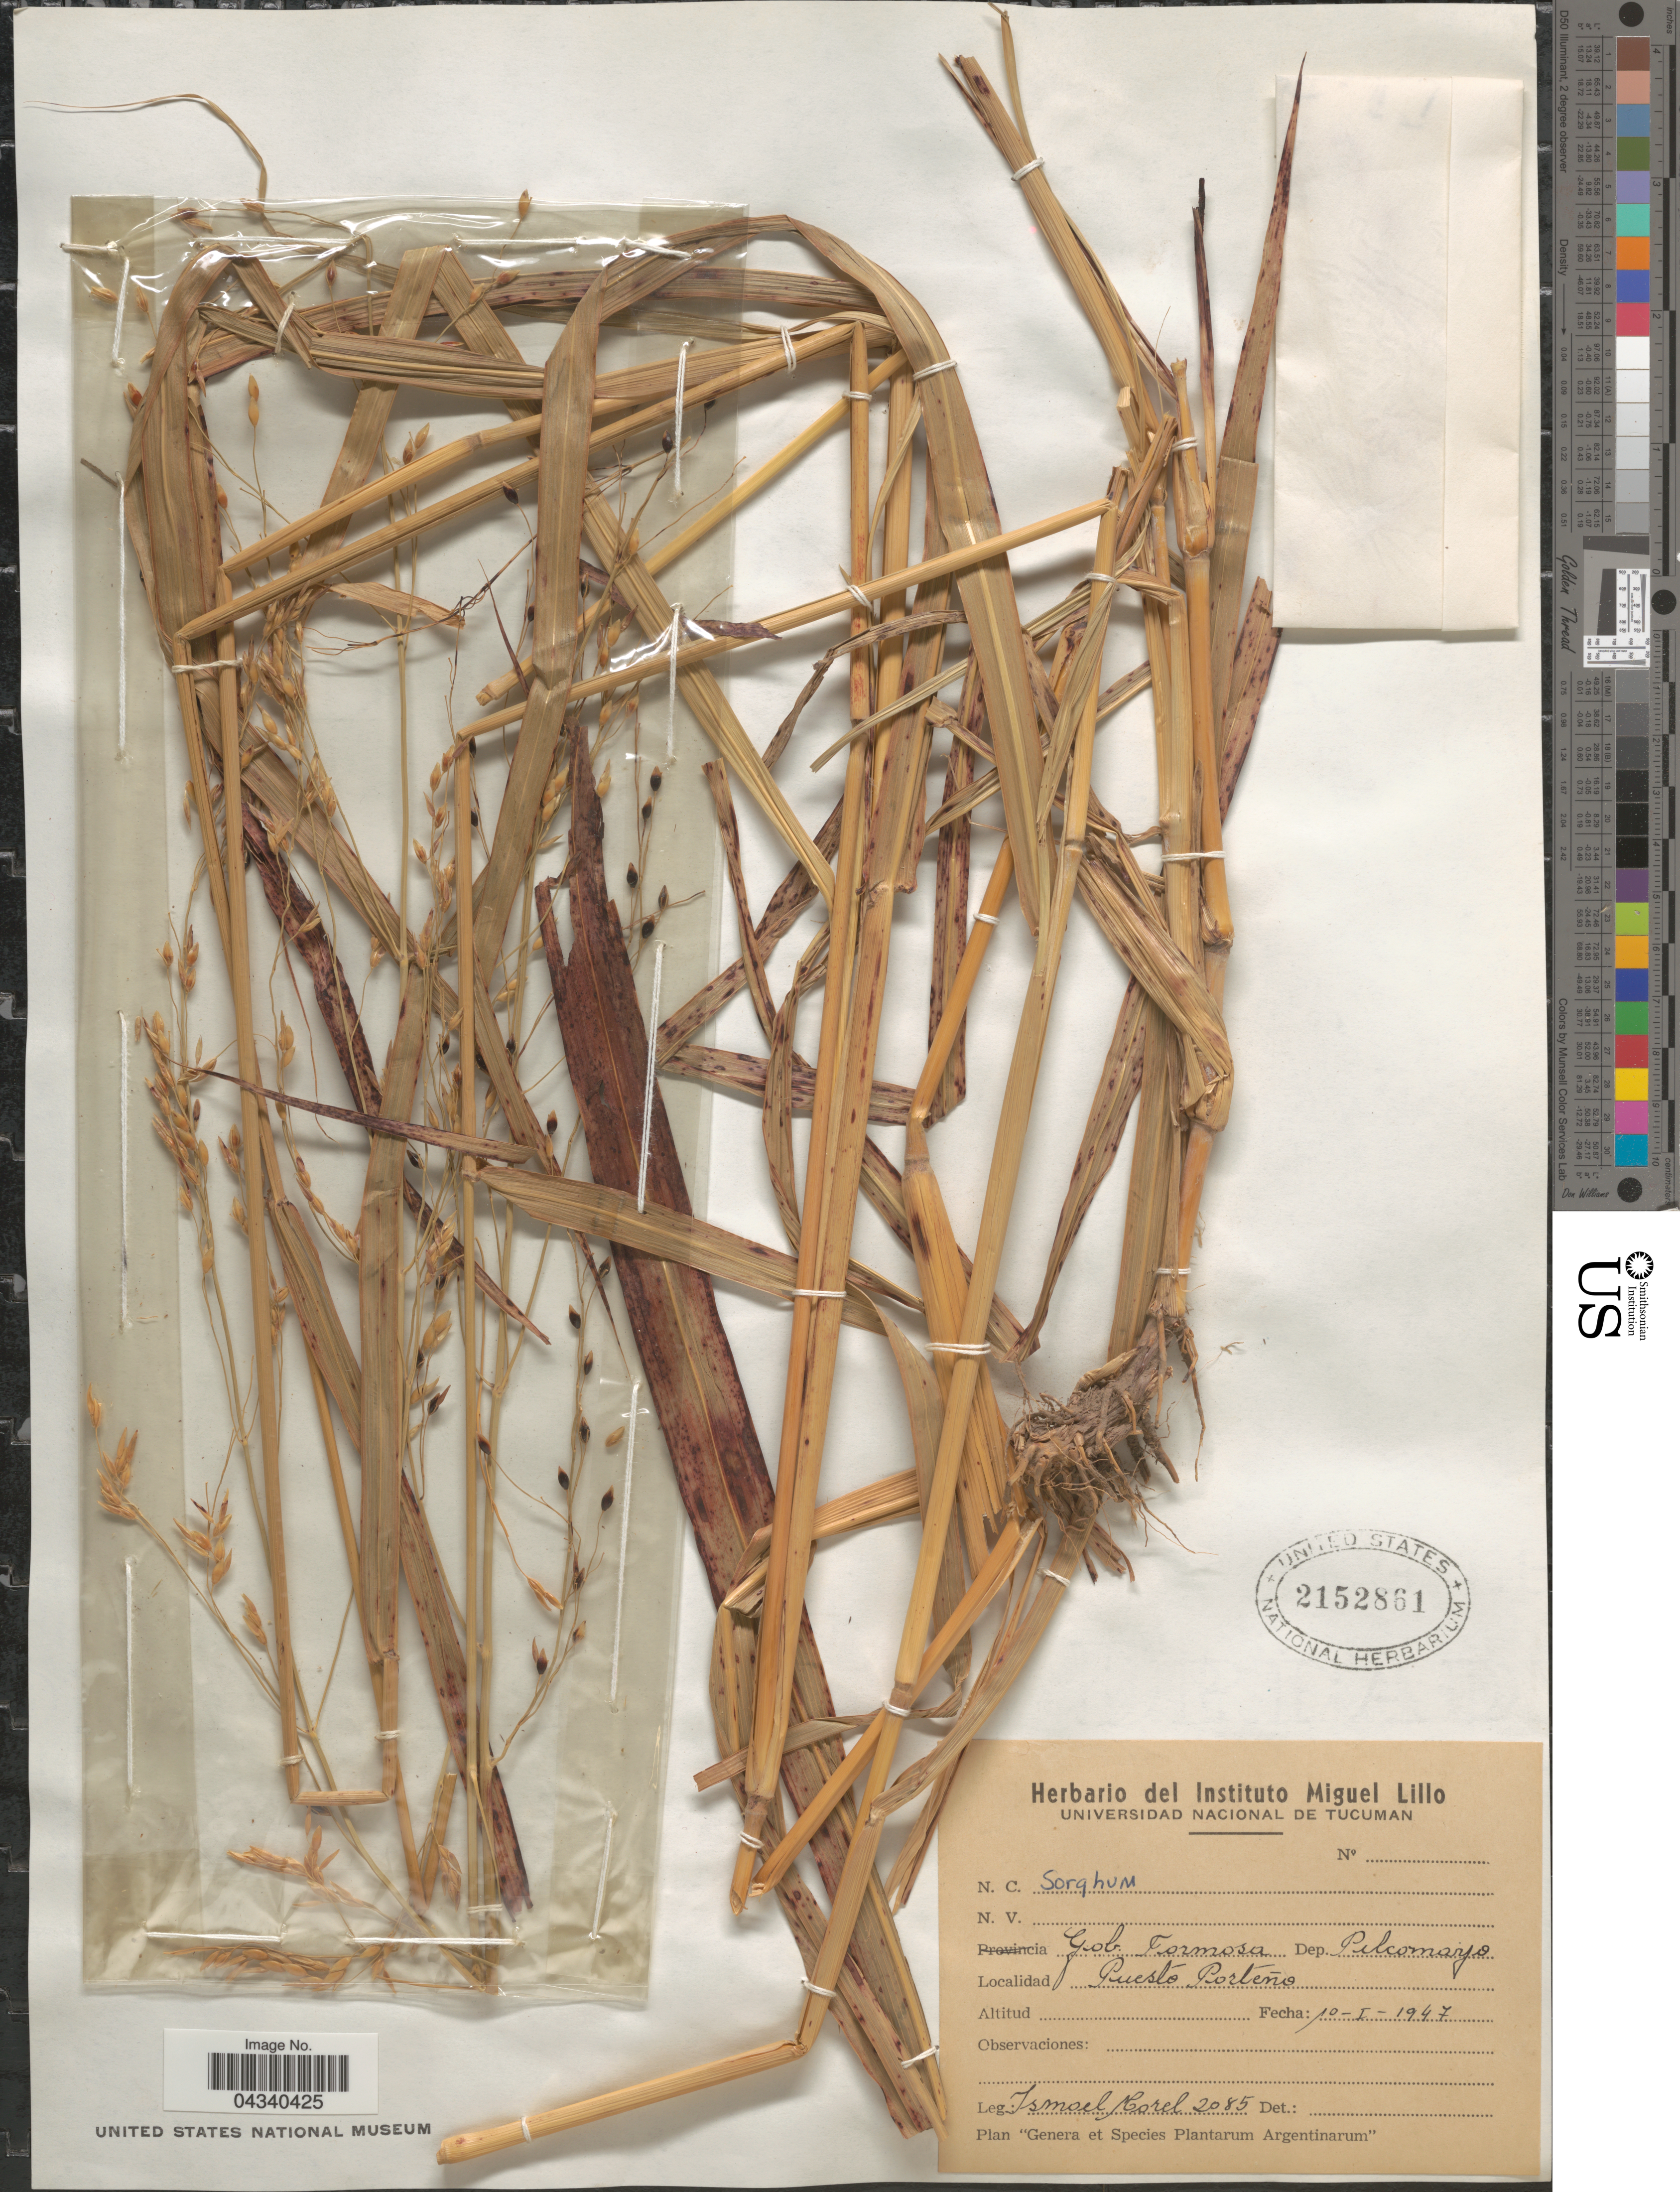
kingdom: Plantae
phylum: Tracheophyta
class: Liliopsida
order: Poales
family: Poaceae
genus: Sorghum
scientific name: Sorghum sp.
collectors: I. Morel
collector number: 2085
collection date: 1947-01-10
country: Argentina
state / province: Formosa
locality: Gob. Formosa. Dep. Pilcomayo. Puesto Porteño.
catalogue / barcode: US 2152861